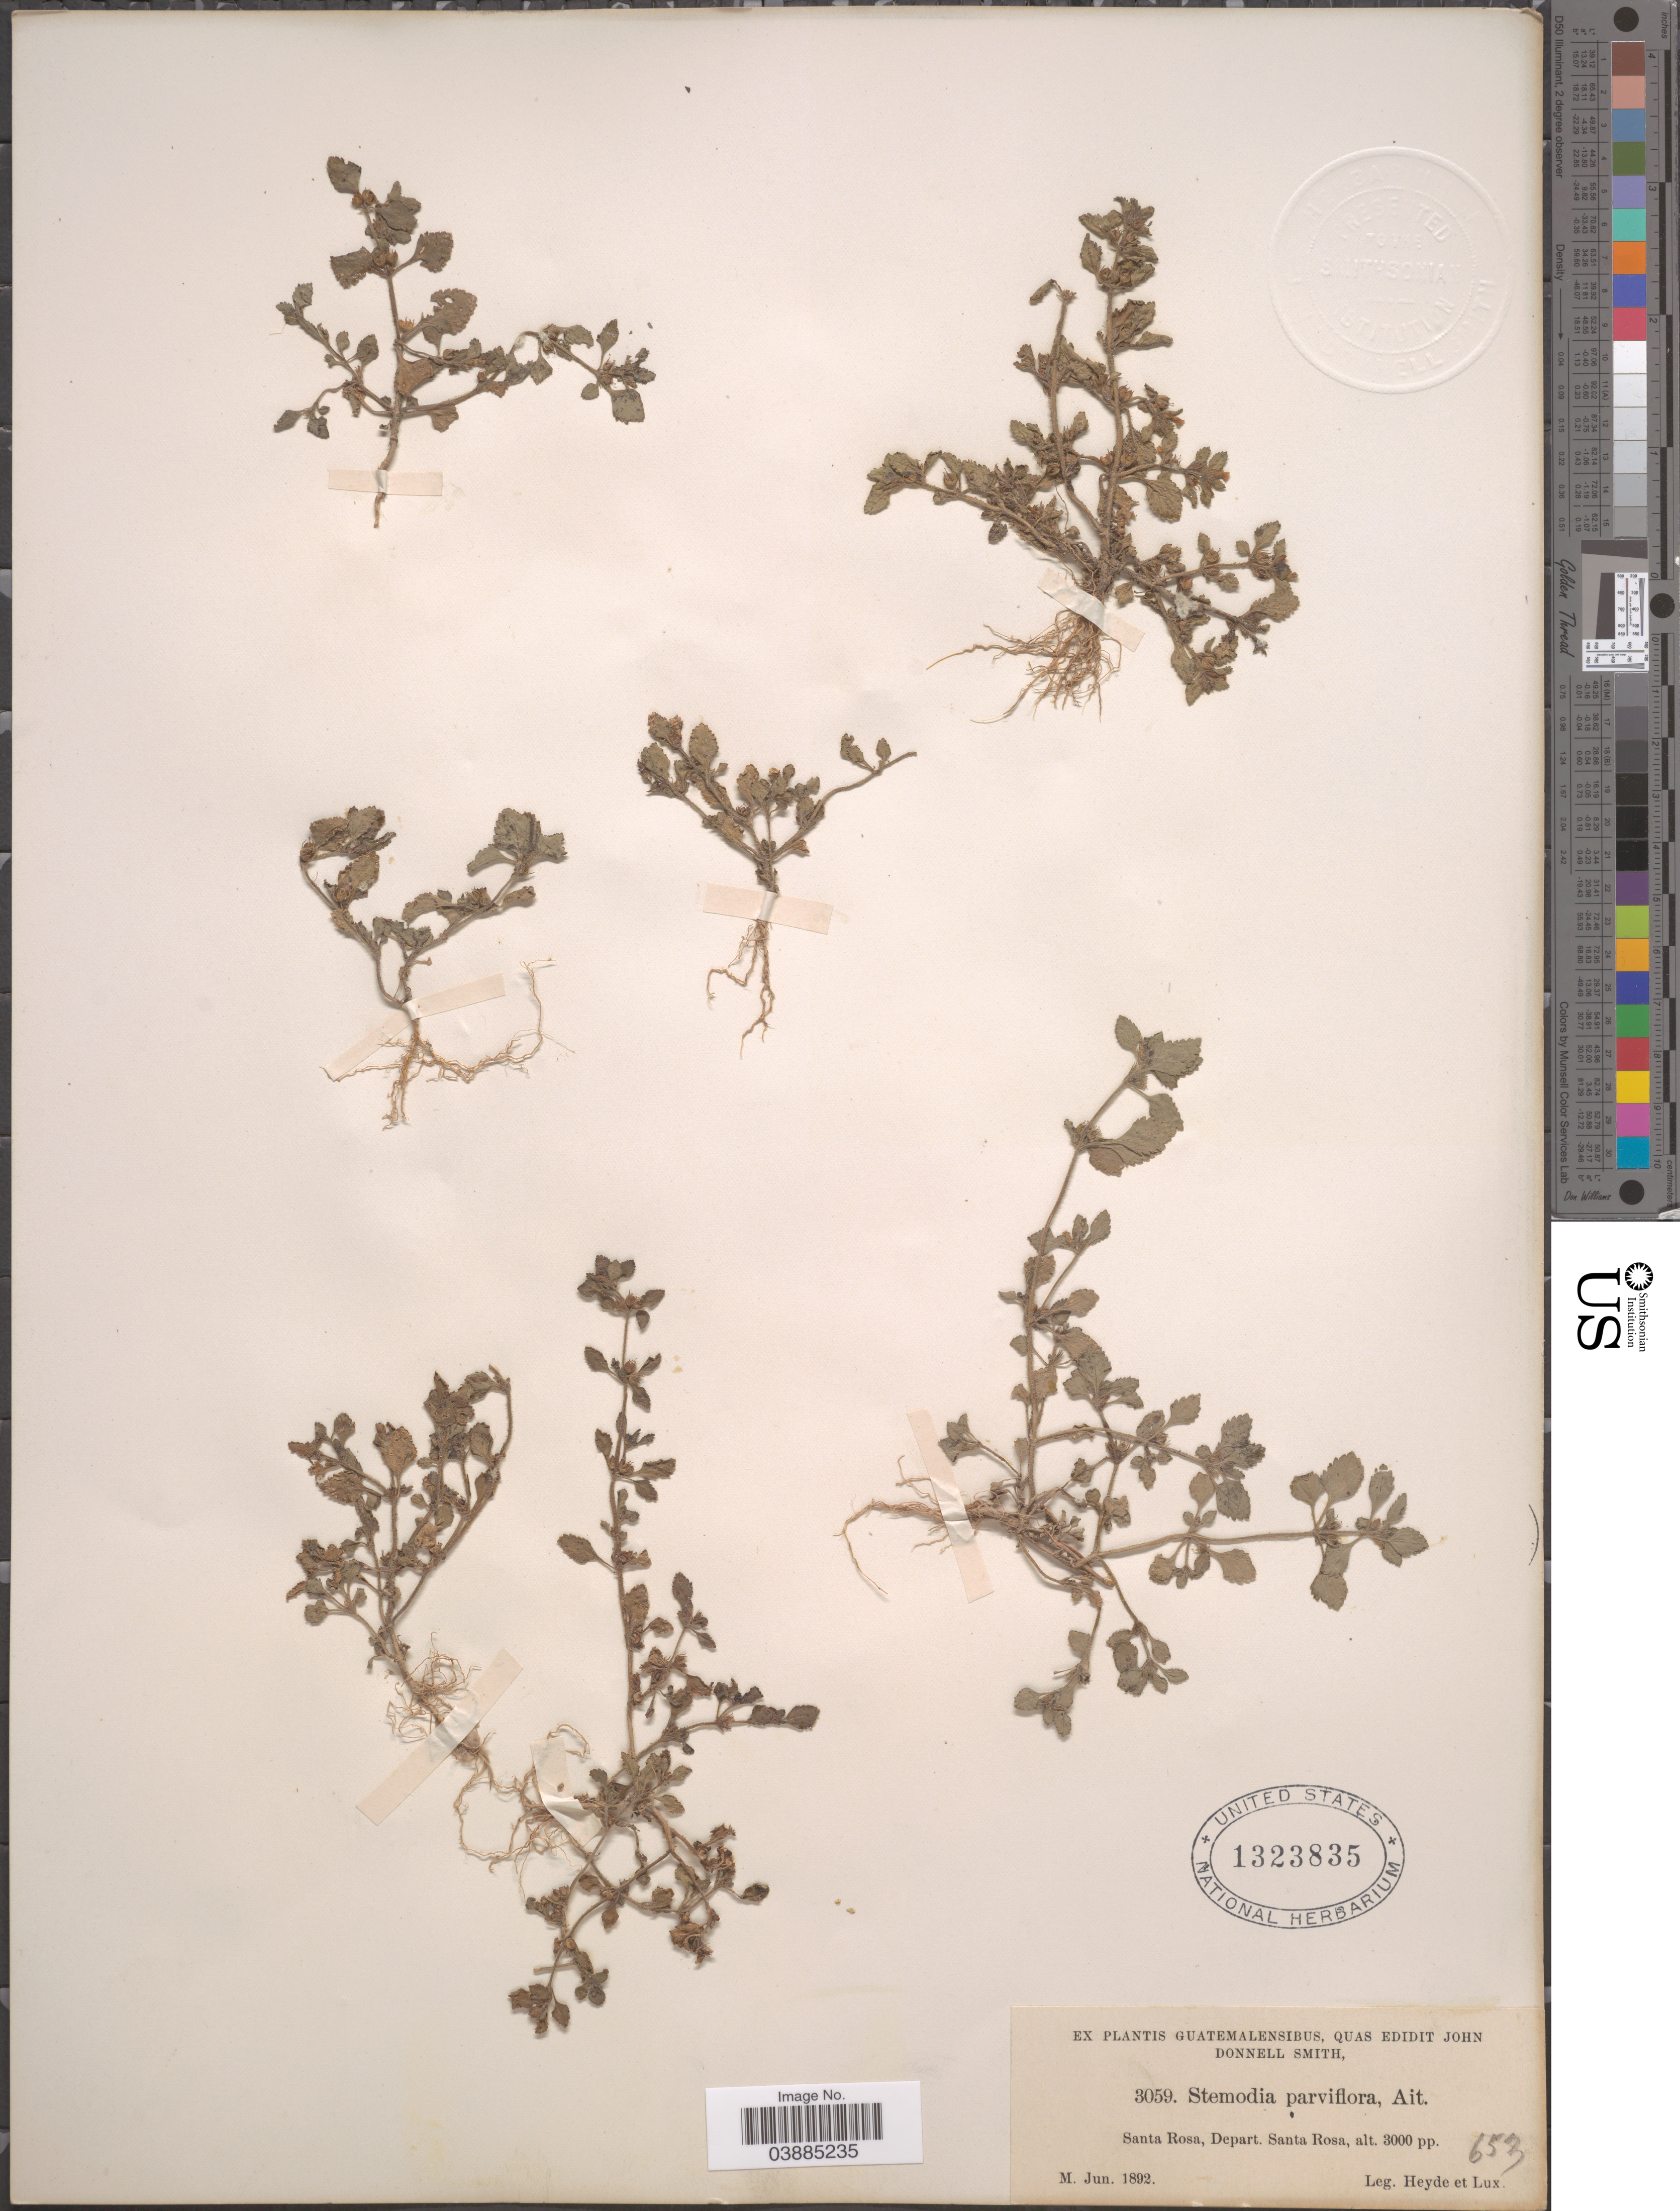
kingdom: Plantae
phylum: Tracheophyta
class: Magnoliopsida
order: Lamiales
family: Plantaginaceae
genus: Stemodia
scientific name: Stemodia parviflora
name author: W.T. Aiton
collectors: Heyde & Lux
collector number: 3059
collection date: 1892-06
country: Guatemala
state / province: Santa Rosa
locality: Santa Rosa, Depart. Santa Rosa.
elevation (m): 914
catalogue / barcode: US 1323835